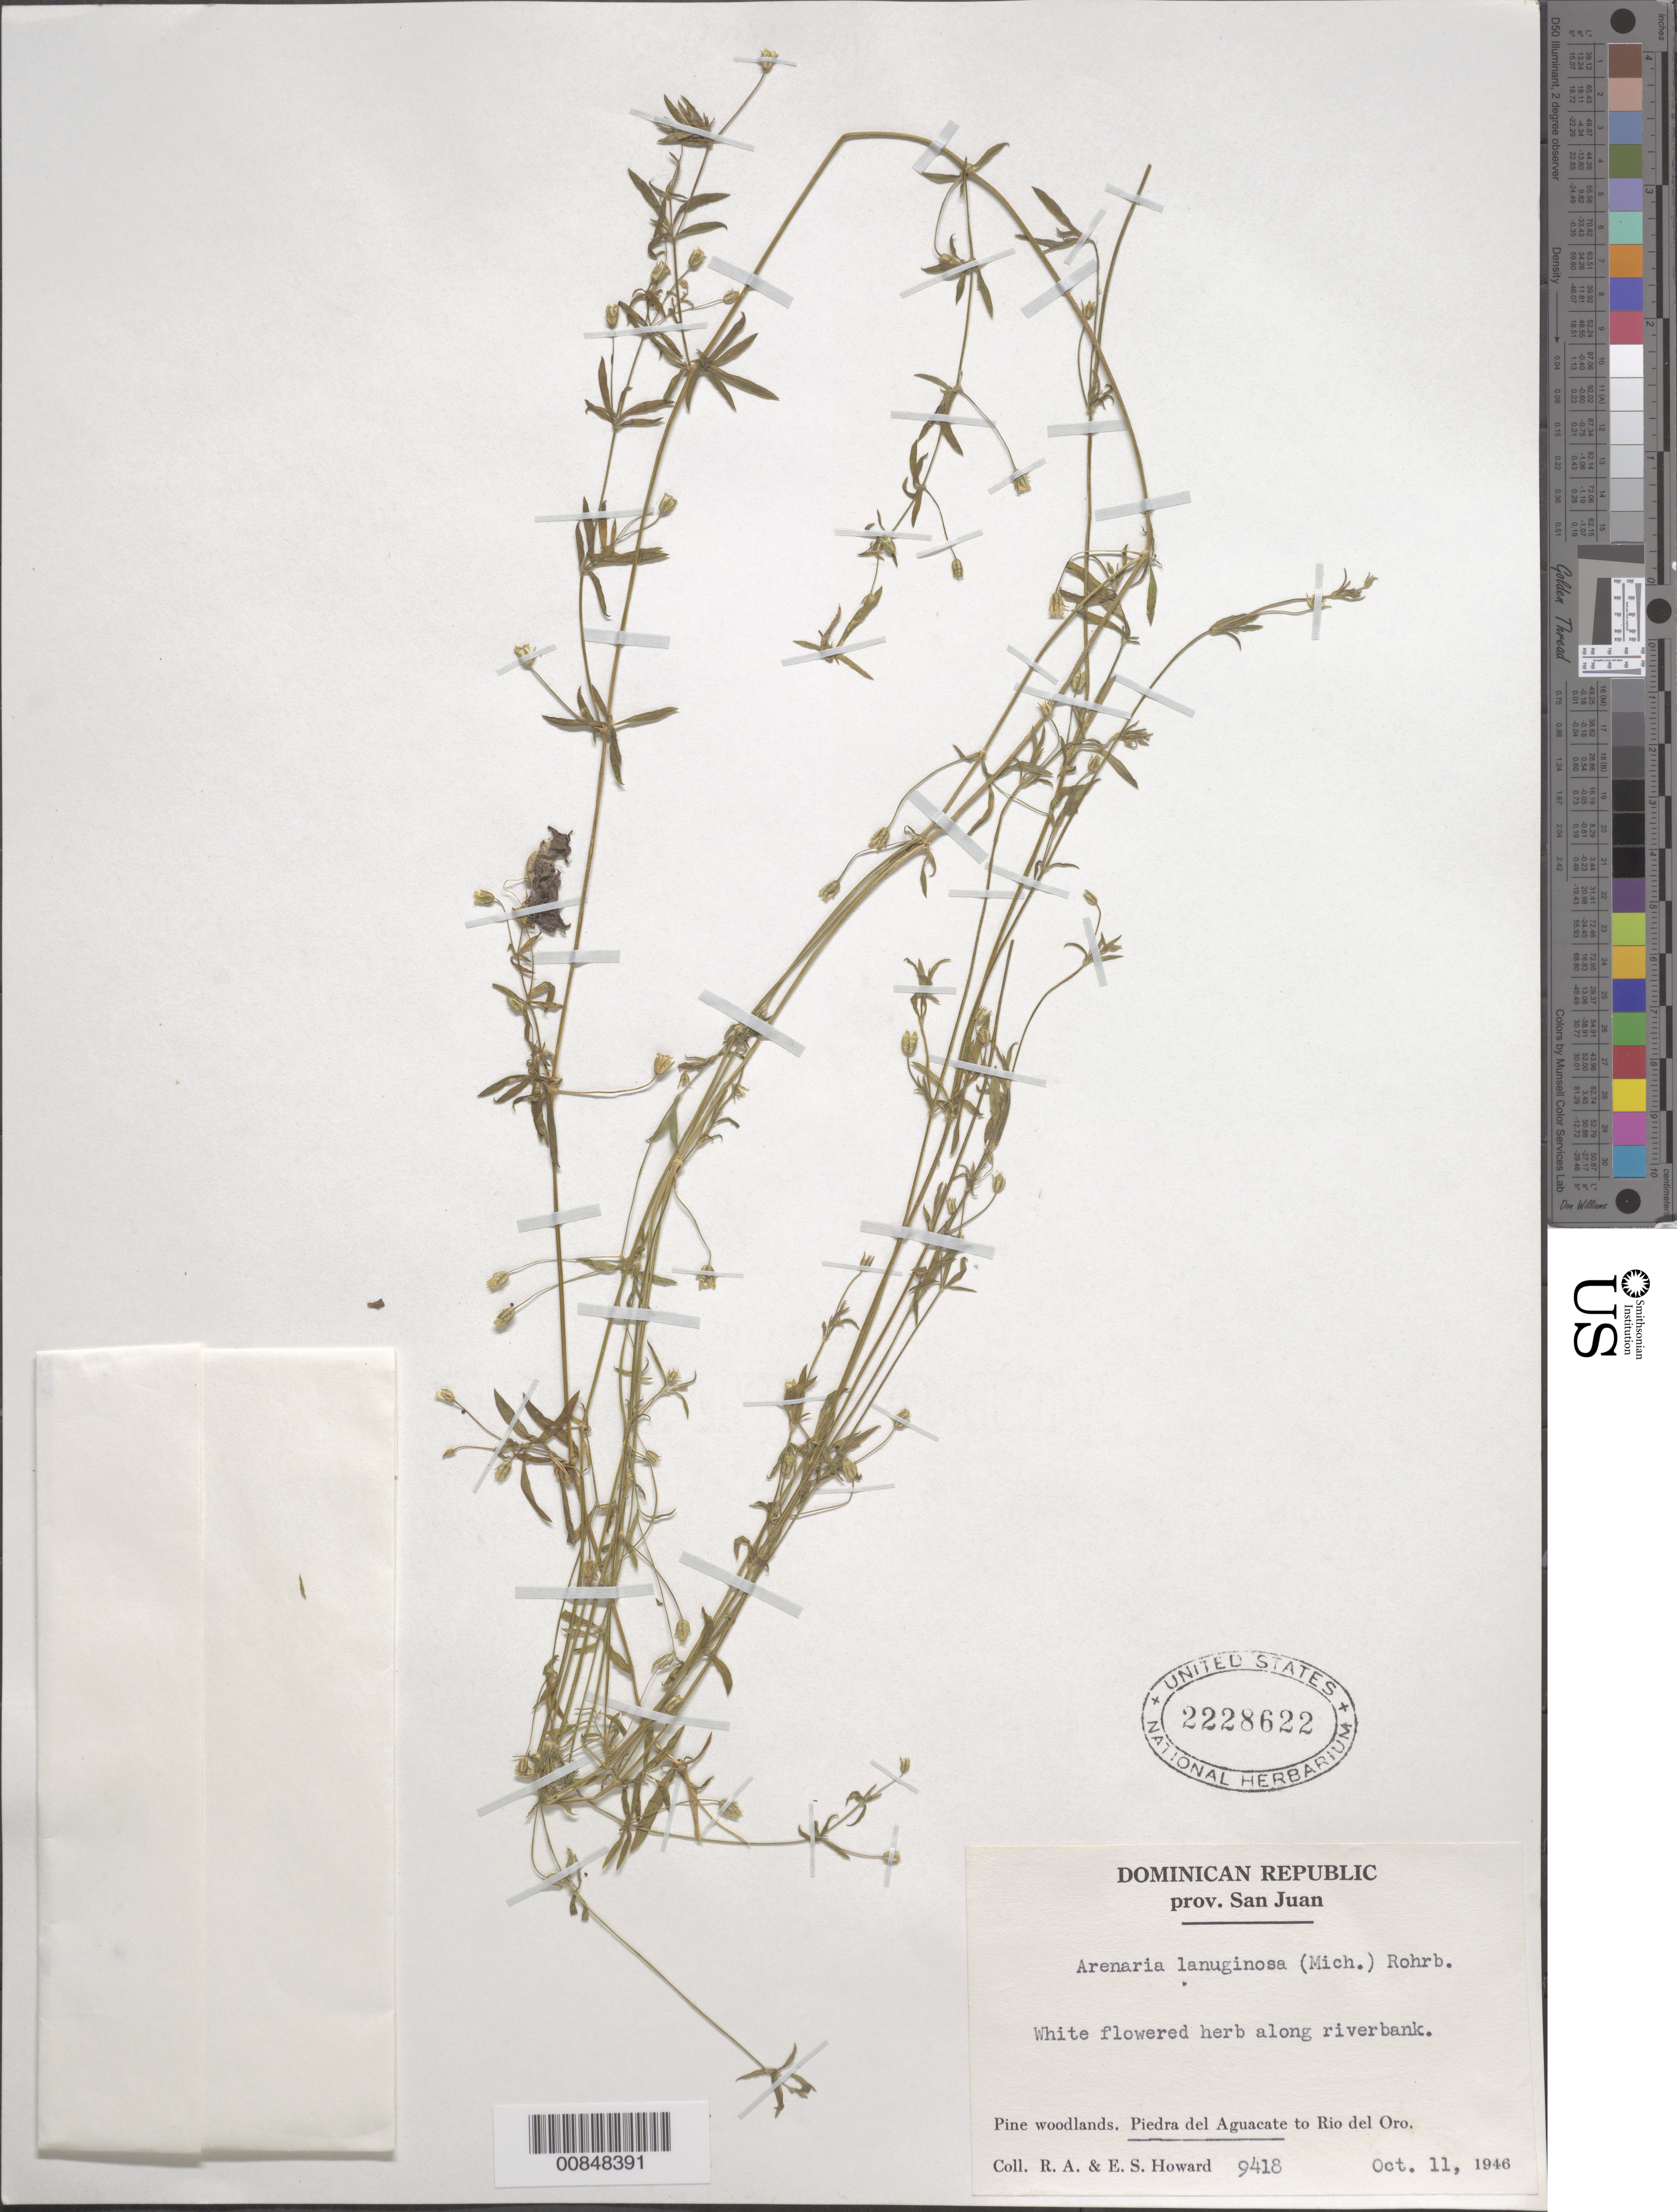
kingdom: Plantae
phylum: Tracheophyta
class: Magnoliopsida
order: Caryophyllales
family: Caryophyllaceae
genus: Arenaria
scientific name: Arenaria lanuginosa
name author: (Michx.) Rohrb.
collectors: R. A. Howard & E. S. Howard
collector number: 9418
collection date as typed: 11 Oct 1946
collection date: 1946-10-11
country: Dominican Republic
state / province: San Juan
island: Hispaniola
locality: Piedra del Aguacate to Río del Oro.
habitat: Along riverbank. Pine woodlands.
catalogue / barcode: US 2228622